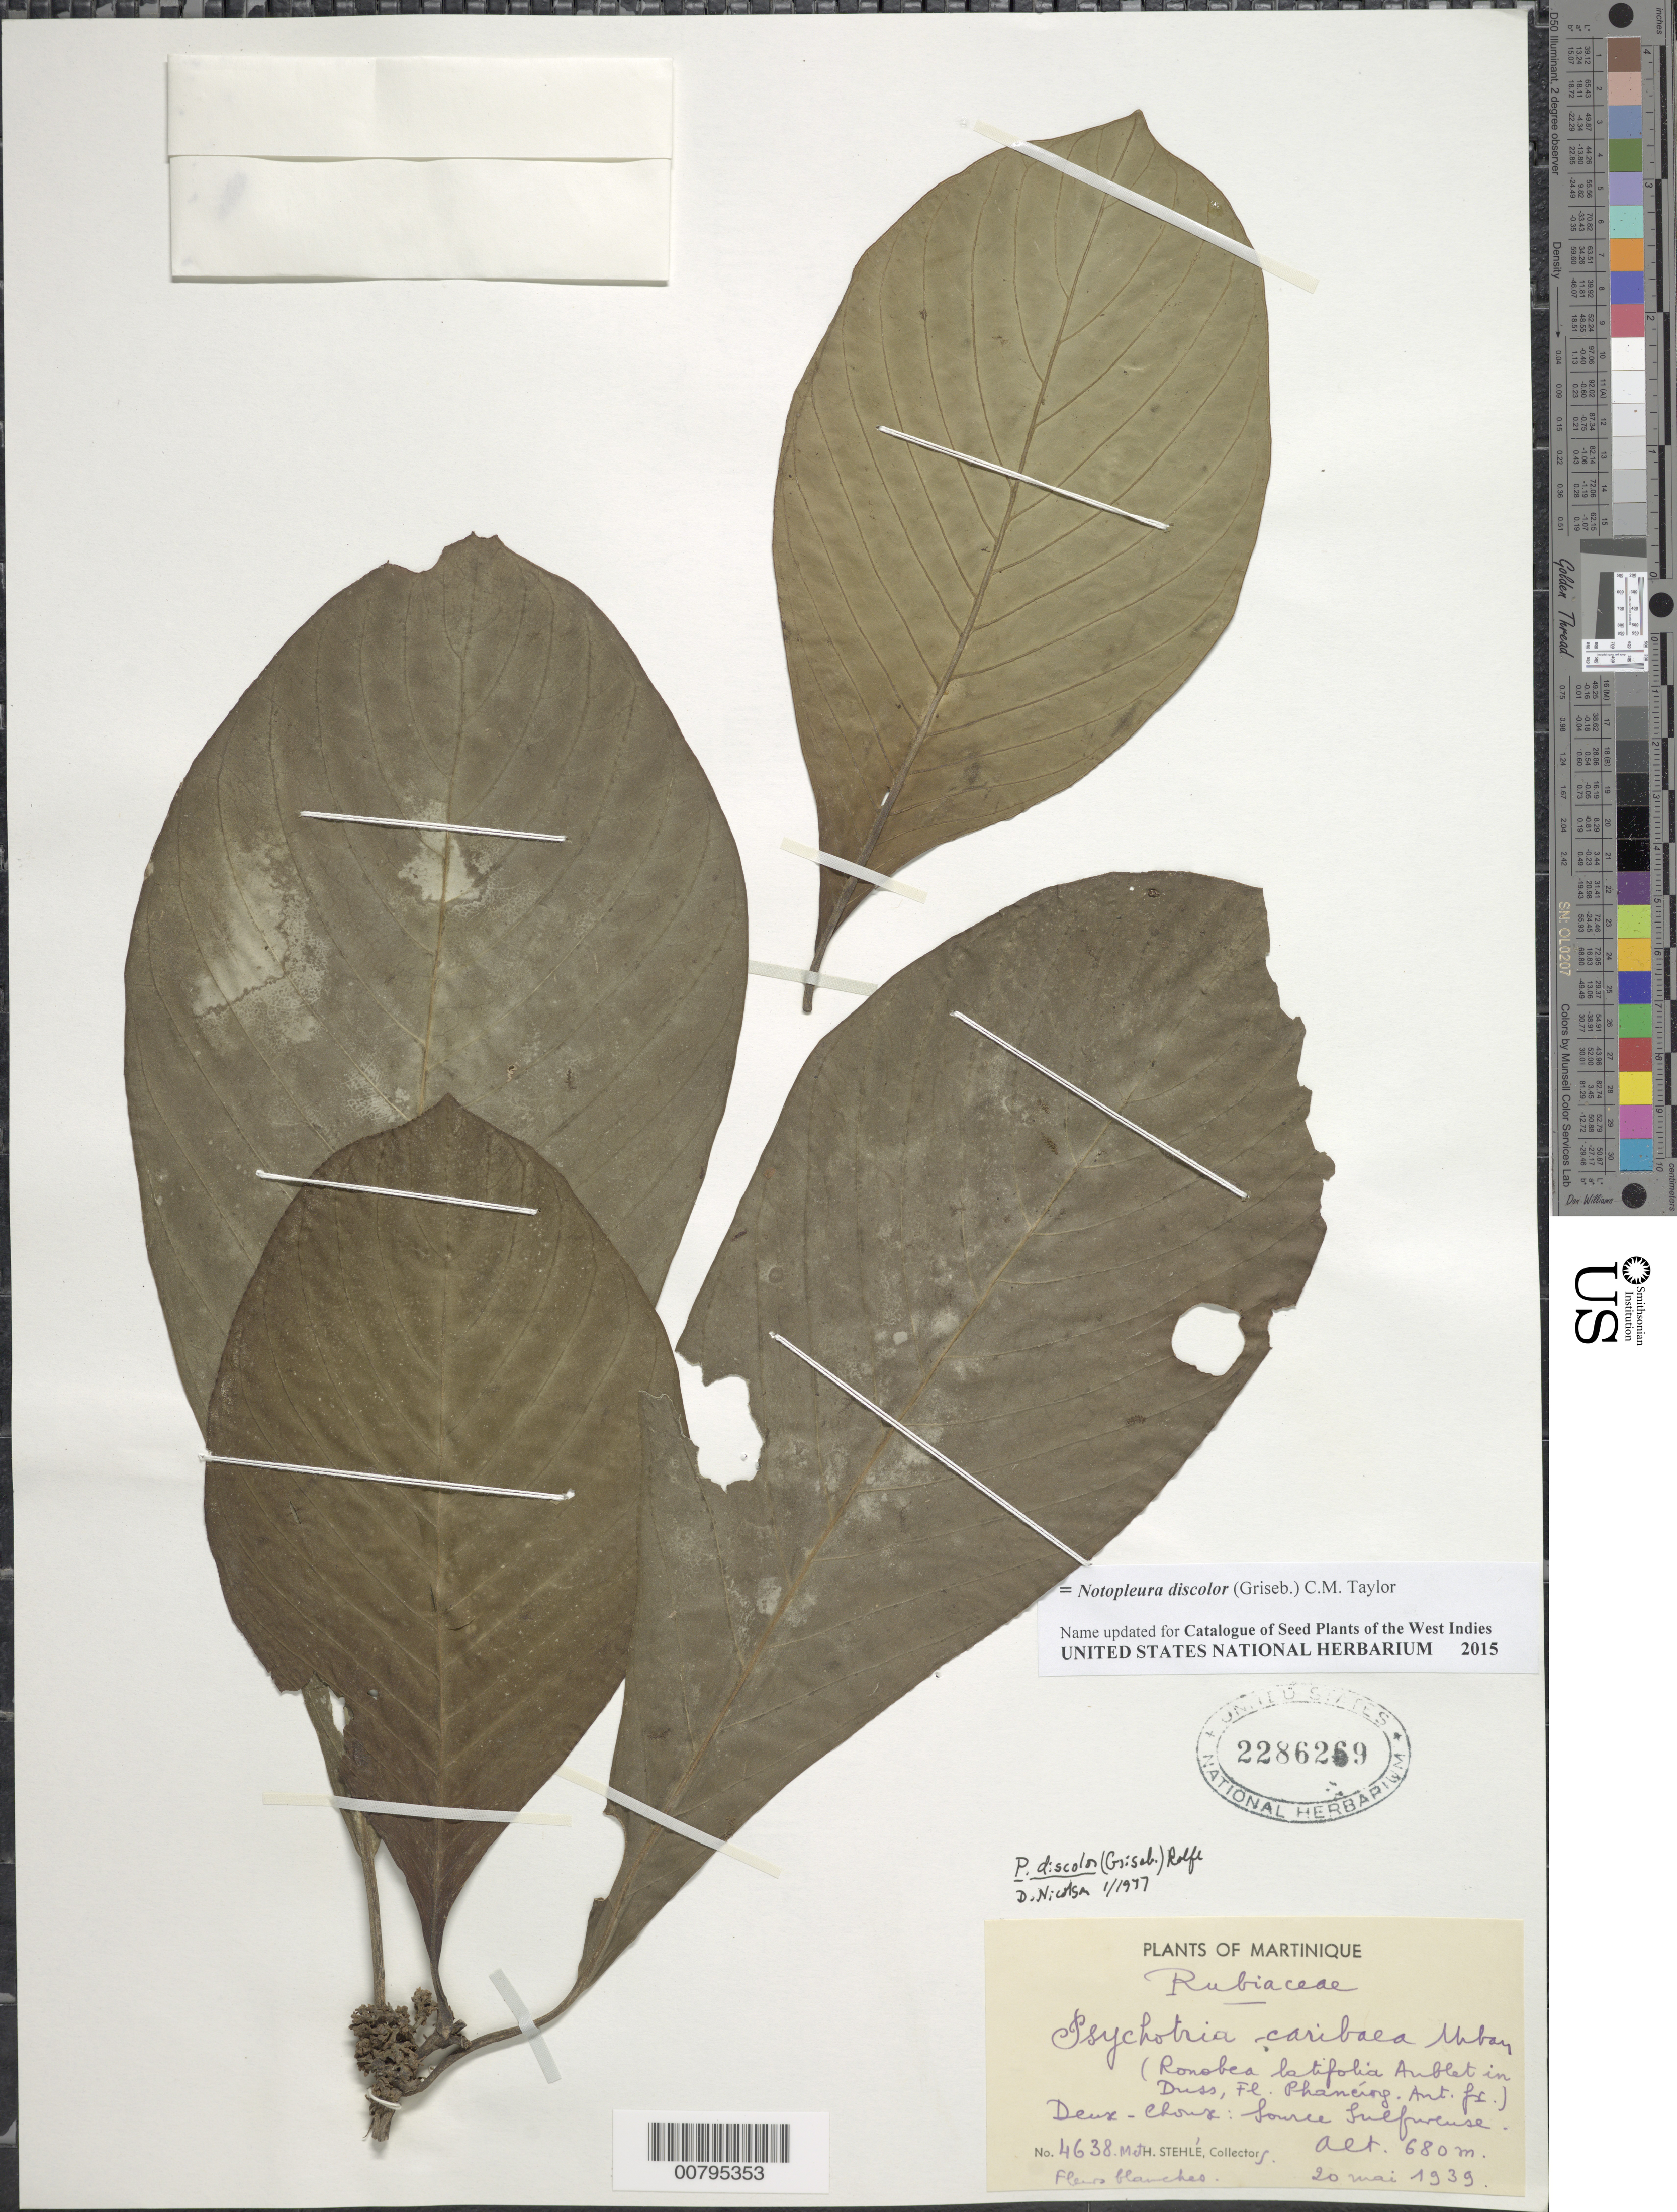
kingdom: Plantae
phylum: Tracheophyta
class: Magnoliopsida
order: Gentianales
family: Rubiaceae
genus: Notopleura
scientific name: Notopleura discolor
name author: (Griseb.) C.M. Taylor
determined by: Nicolson, Dan H.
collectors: H. Stehlé & M. Stehlé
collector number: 4638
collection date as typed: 20 May 1933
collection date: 1933-05-20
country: Martinique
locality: Deux-Chouse: Source Sulfureuse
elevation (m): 680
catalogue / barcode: US 2286269